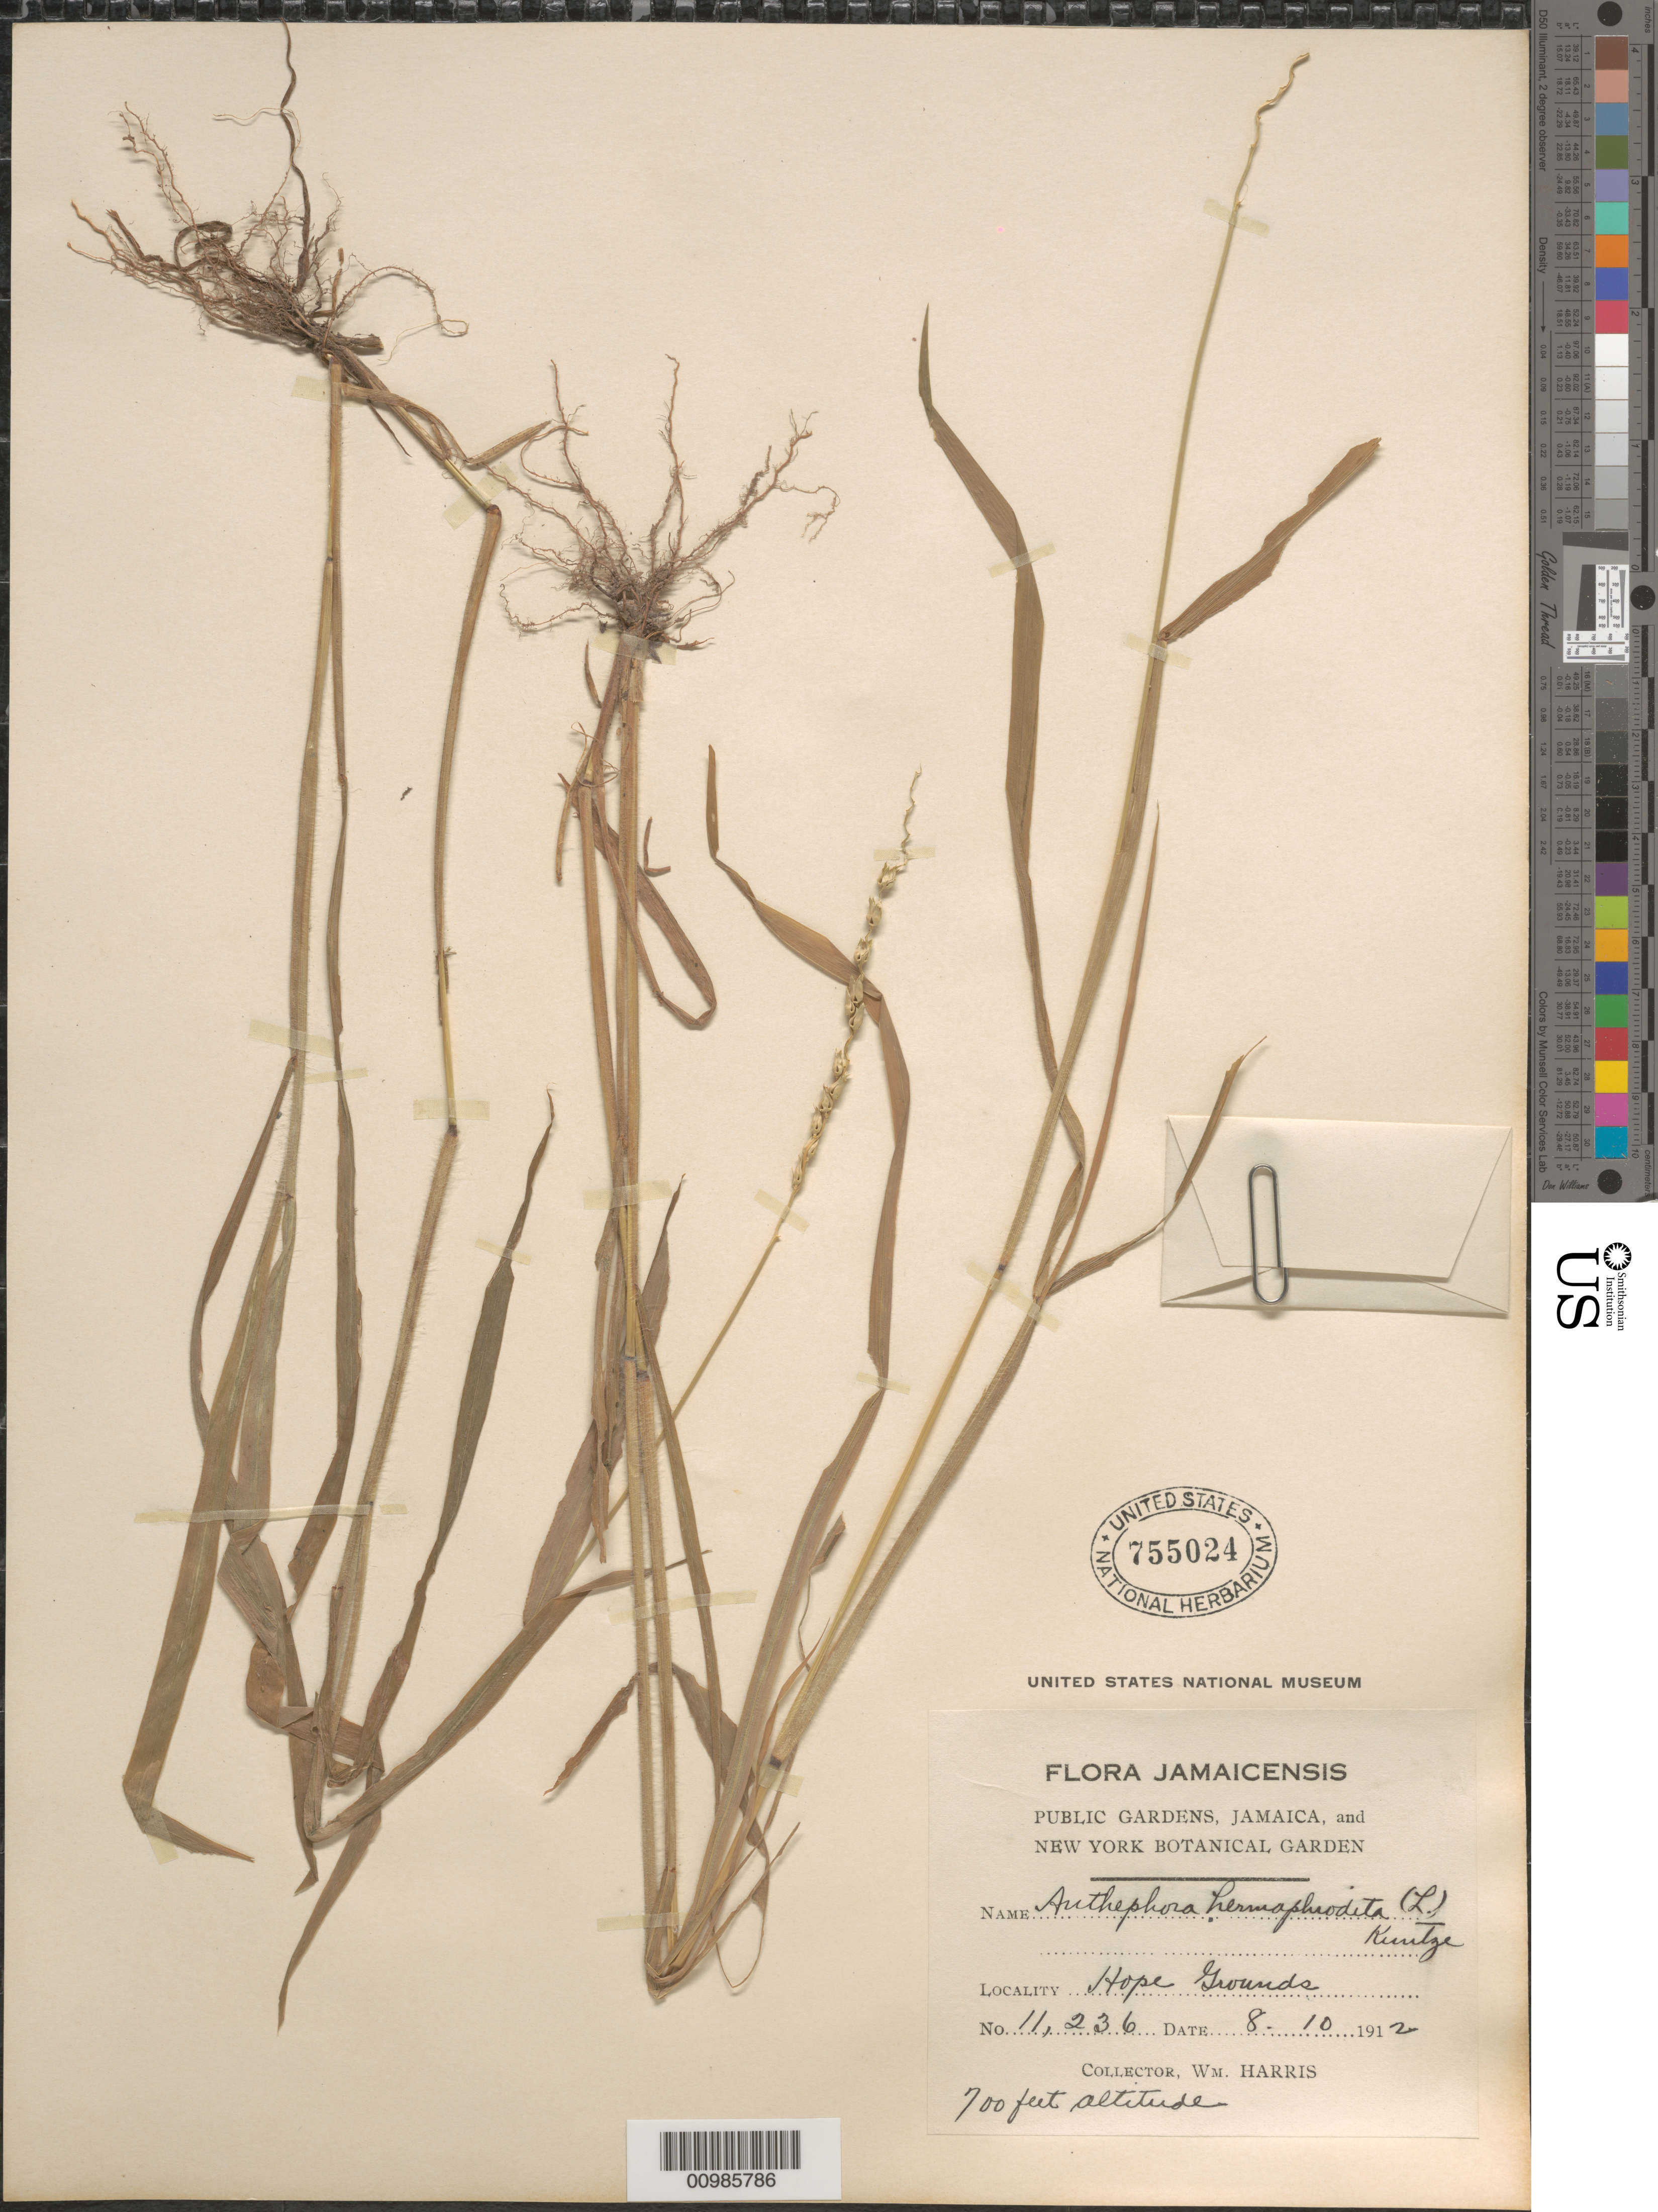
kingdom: Plantae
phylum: Tracheophyta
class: Liliopsida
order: Poales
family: Poaceae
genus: Anthephora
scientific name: Anthephora hermaphrodita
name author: (L.) Kuntze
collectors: W. H. Harris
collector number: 11236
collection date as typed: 10 Aug 1912 or 08 Oct 1912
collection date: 1912-08-10 or 1912-10-08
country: Jamaica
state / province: Kingston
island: Jamaica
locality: Hope Gardens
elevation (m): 213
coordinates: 0 N, 0 E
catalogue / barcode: US 755024